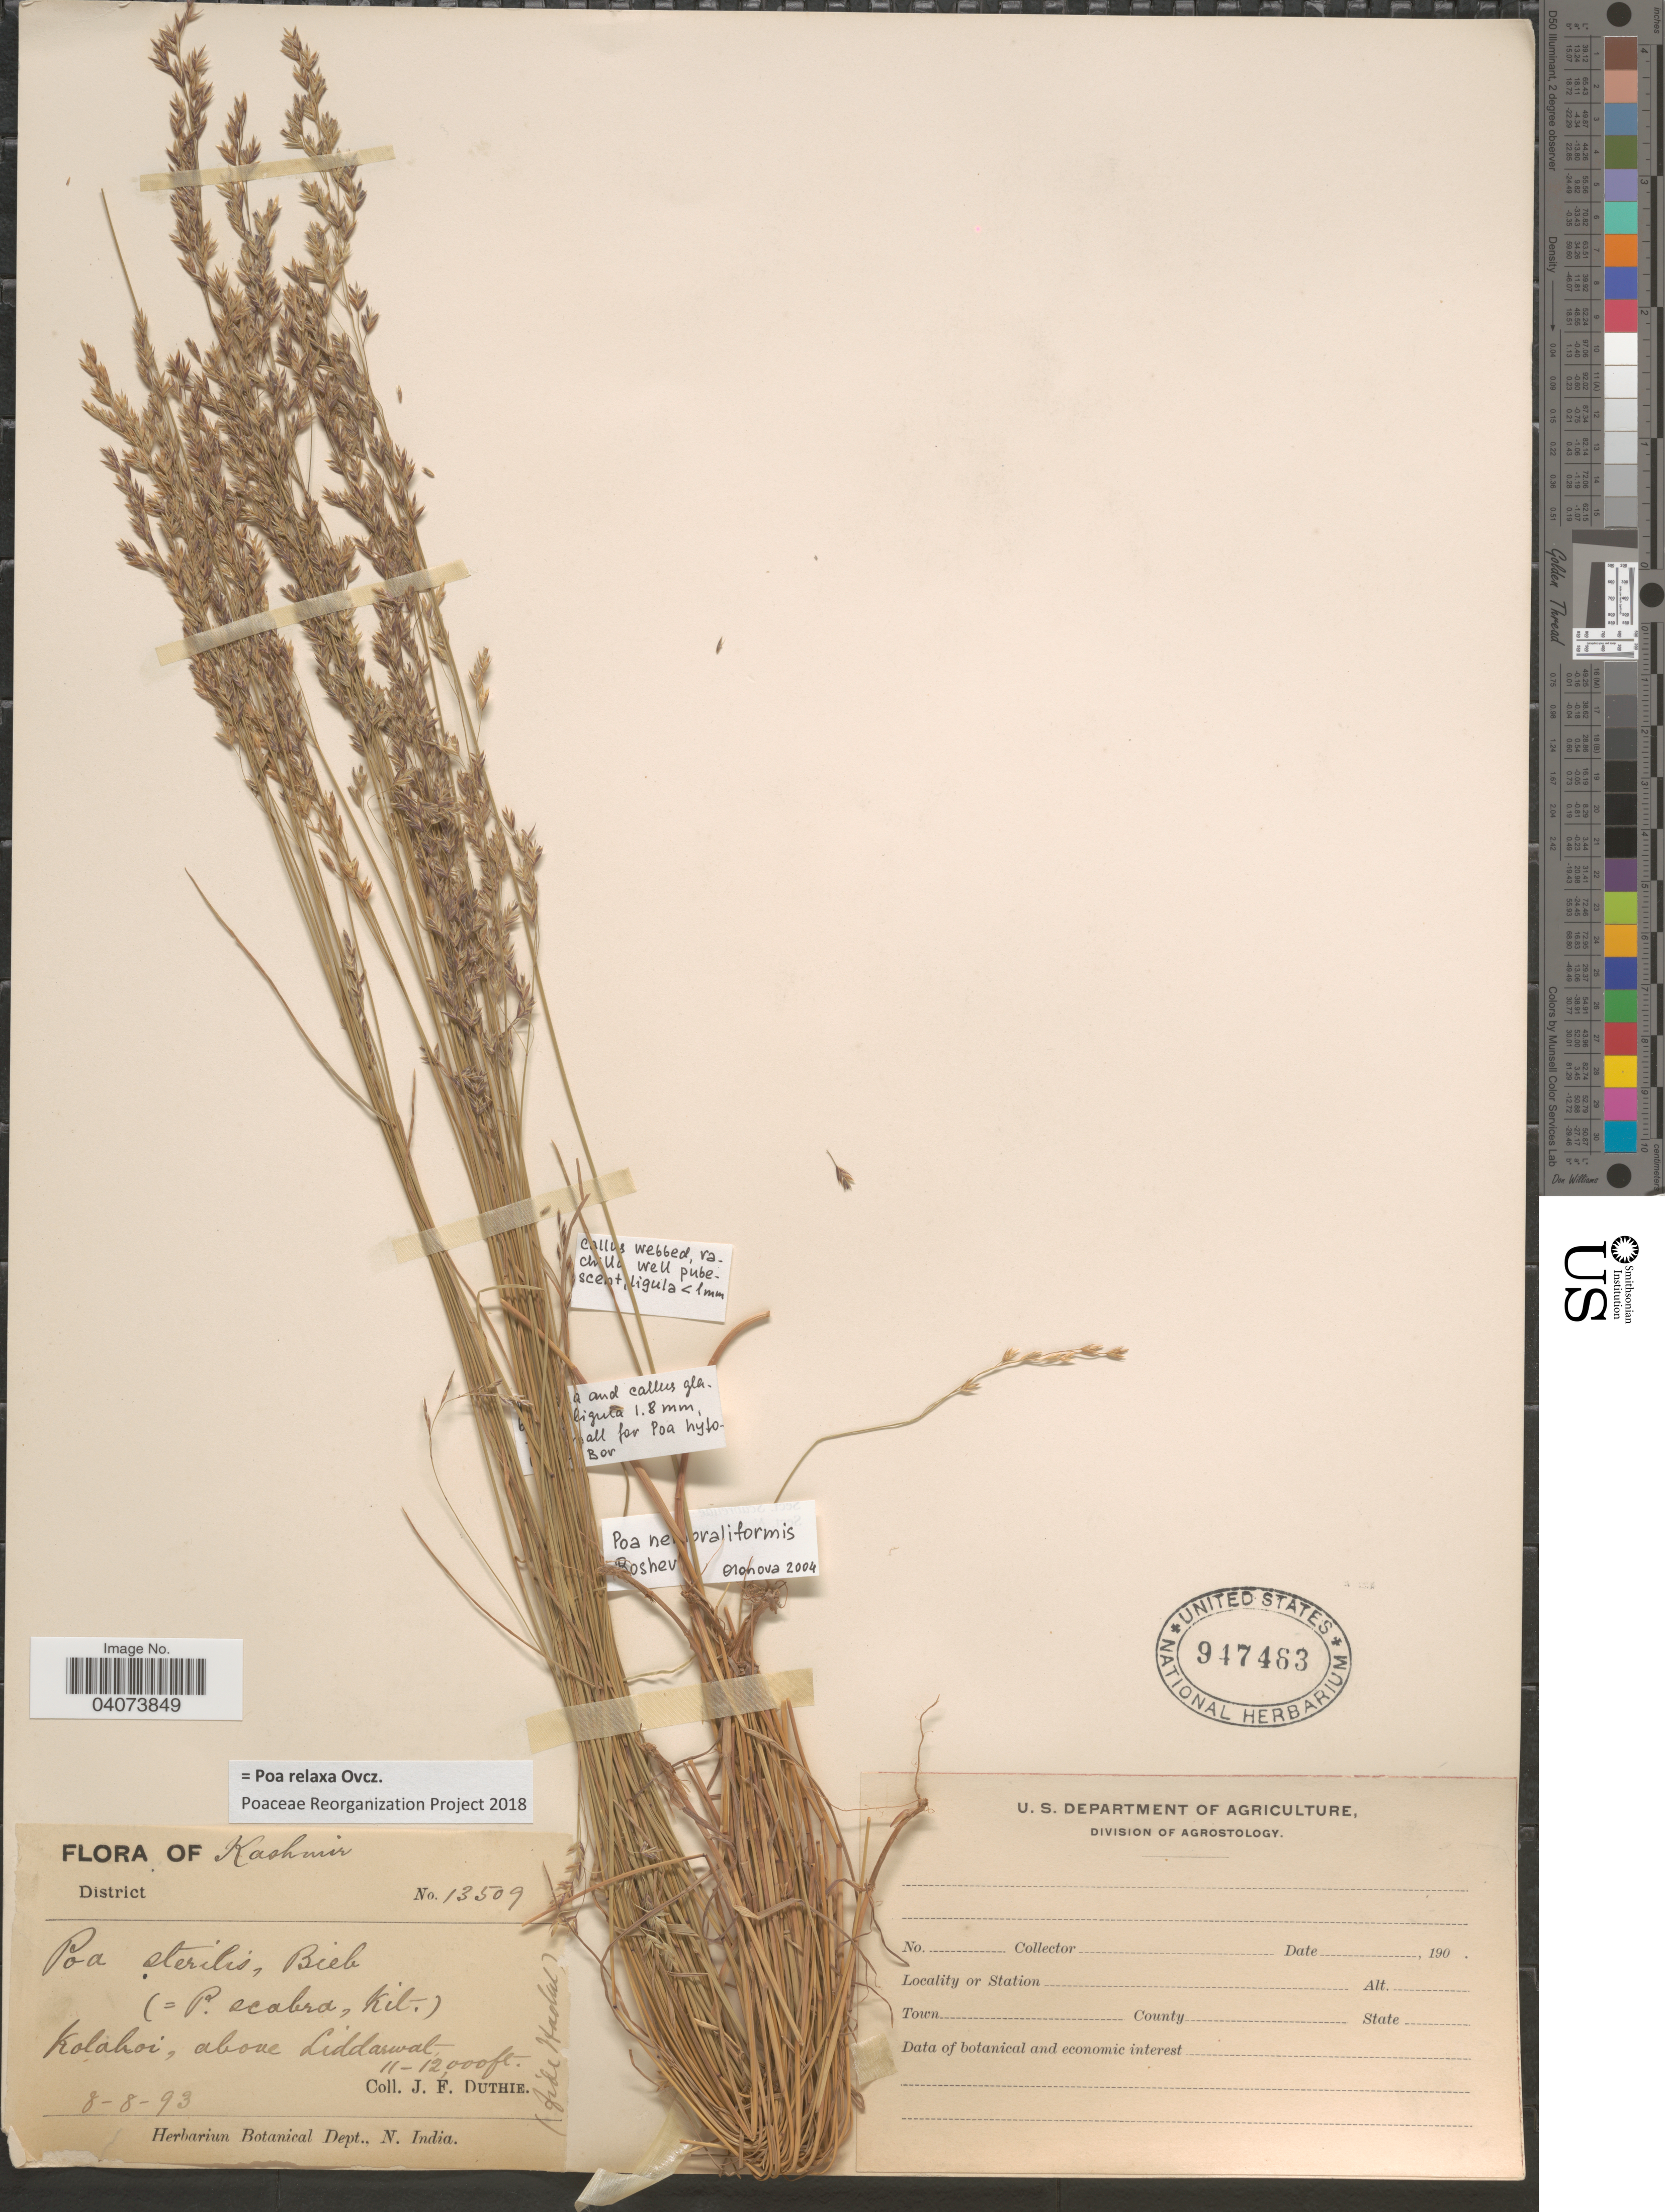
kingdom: Plantae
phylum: Tracheophyta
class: Liliopsida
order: Poales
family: Poaceae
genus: Poa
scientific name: Poa relaxa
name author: Ovcz.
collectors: J. F. Duthie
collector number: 13509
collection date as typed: Transcribed d/m/y: 8/8/93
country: India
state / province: Jammu and Kashmir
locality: Kashmir. Kolahoi, above Liddarwat.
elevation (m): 3353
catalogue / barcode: US 947463